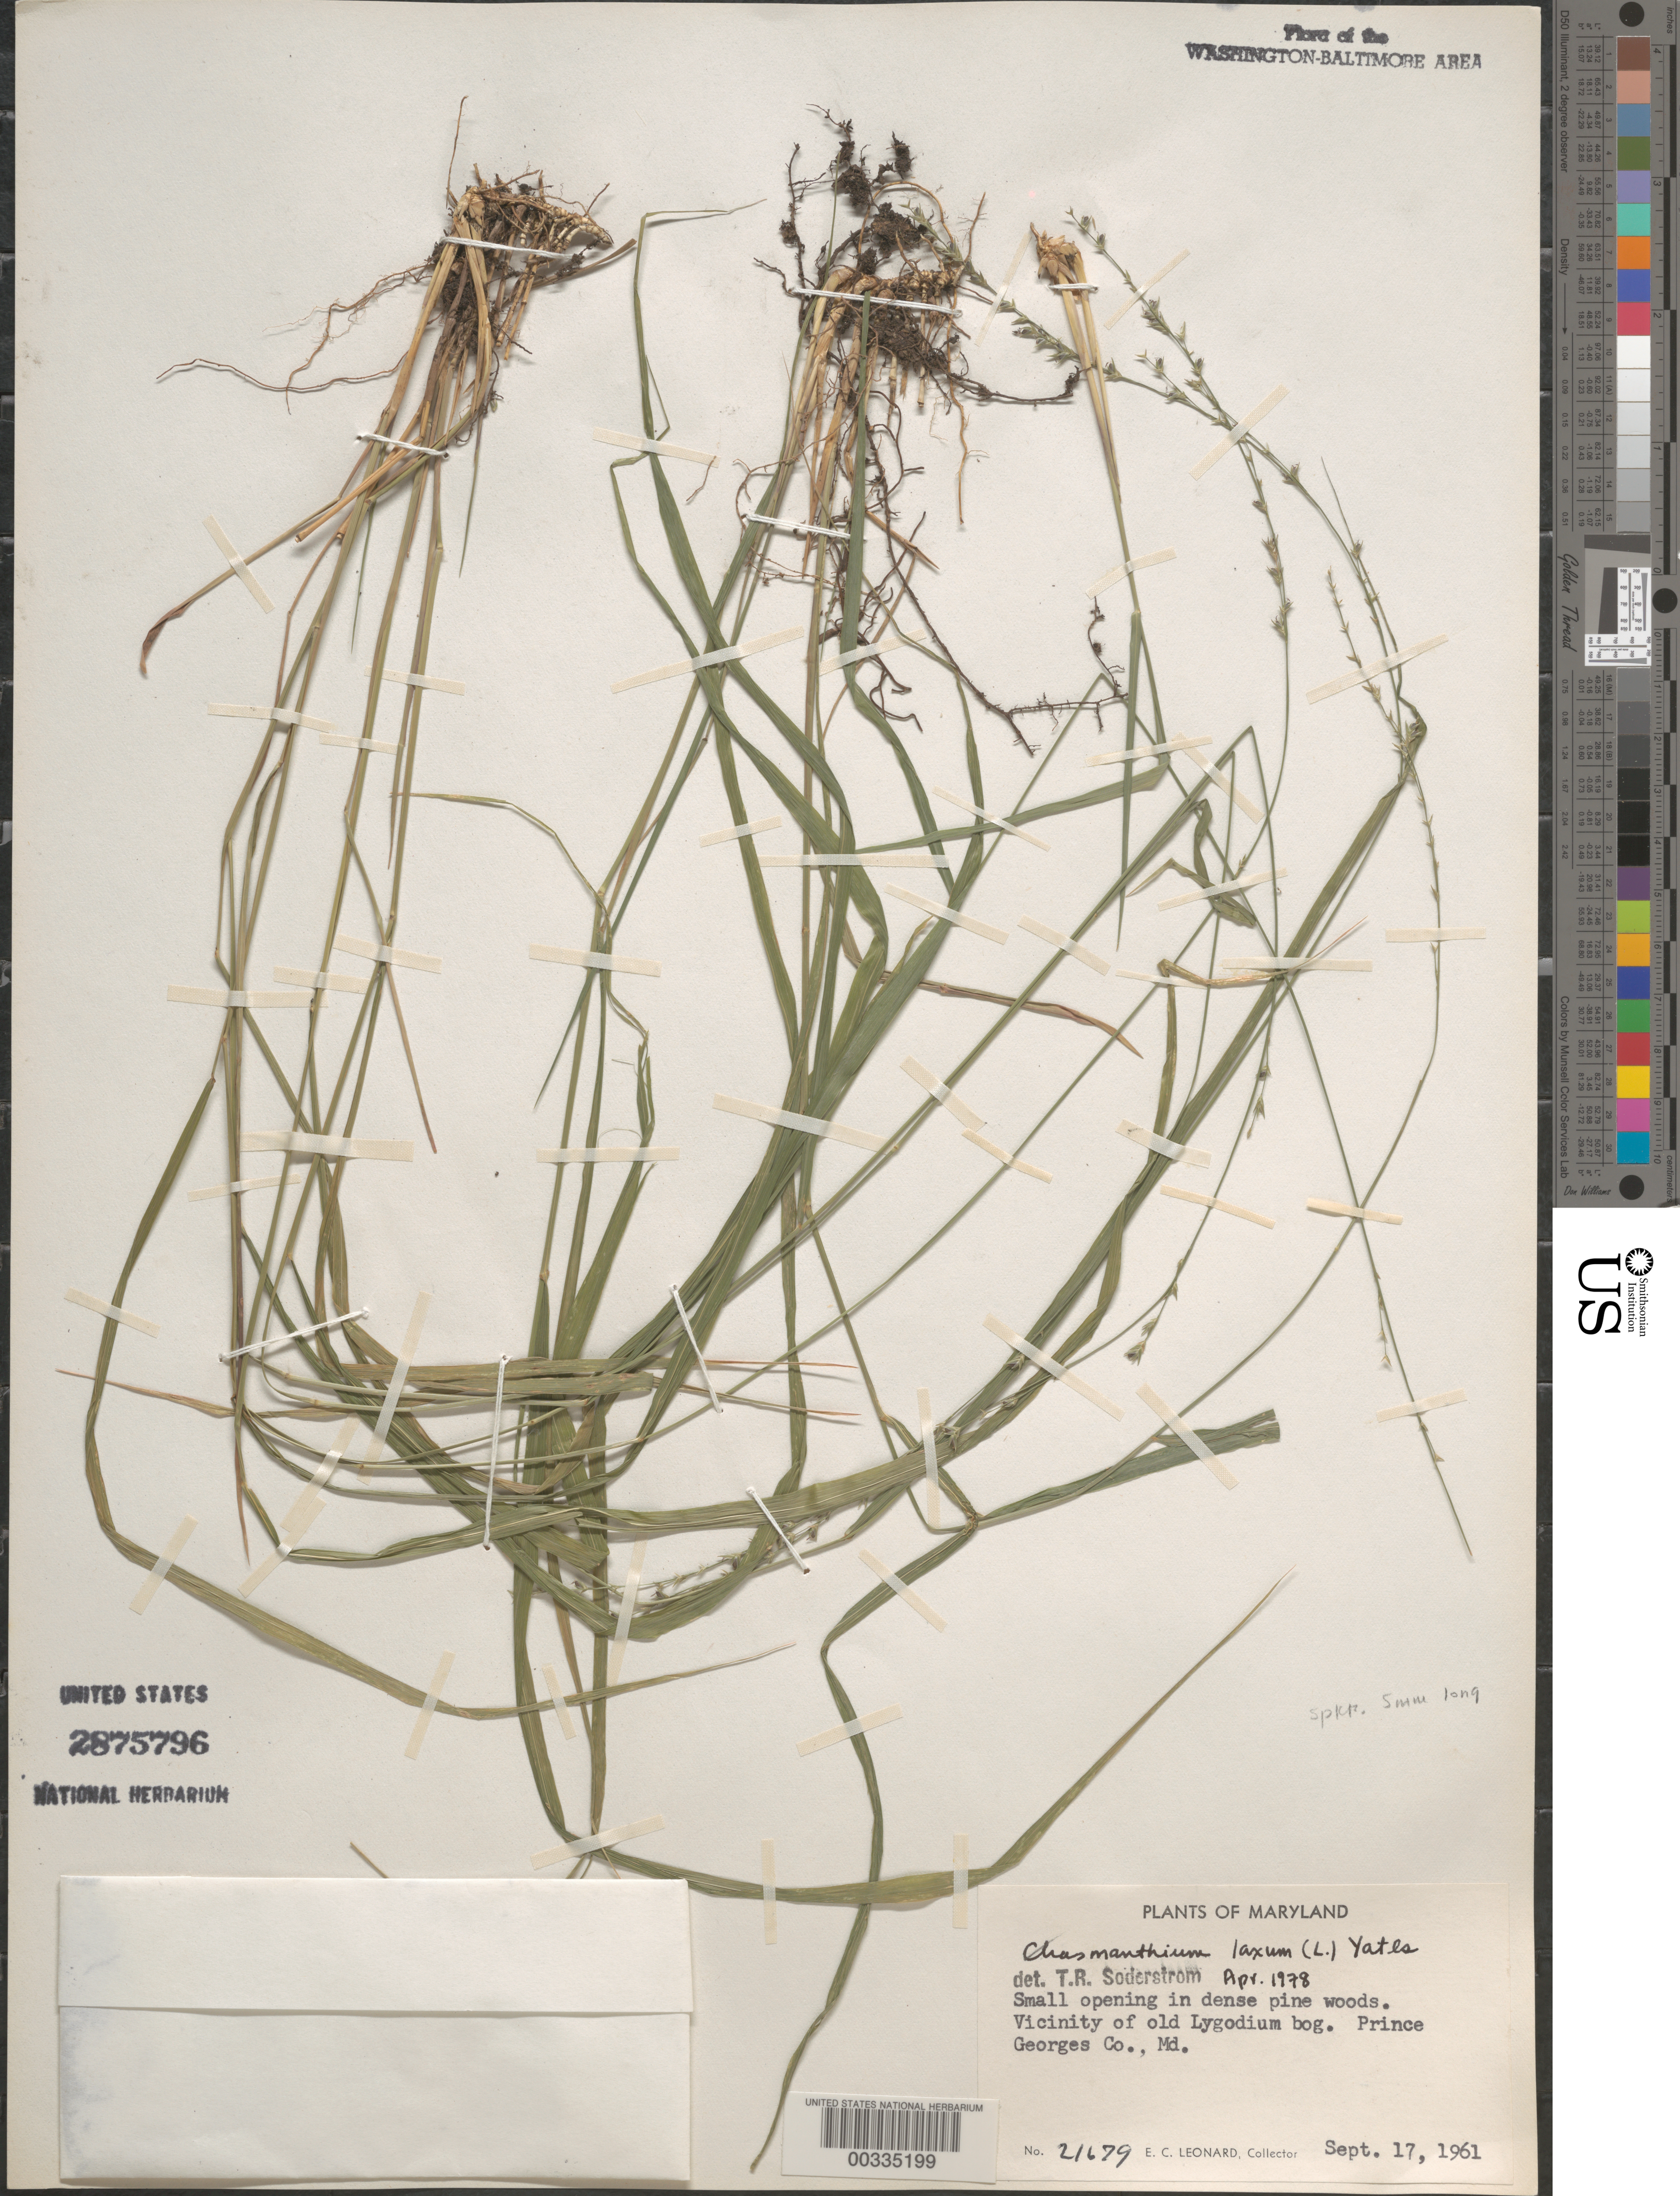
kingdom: Plantae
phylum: Tracheophyta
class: Liliopsida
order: Poales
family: Poaceae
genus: Chasmanthium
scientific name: Chasmanthium laxum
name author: (L.) H.O. Yates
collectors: E. C. Leonard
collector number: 21679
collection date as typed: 17 Sep 1961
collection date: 1961-09-17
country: United States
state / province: Maryland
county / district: Prince George's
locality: Lygodium Bog vicinity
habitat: Small opening in dense pine woods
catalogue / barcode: US 2875796